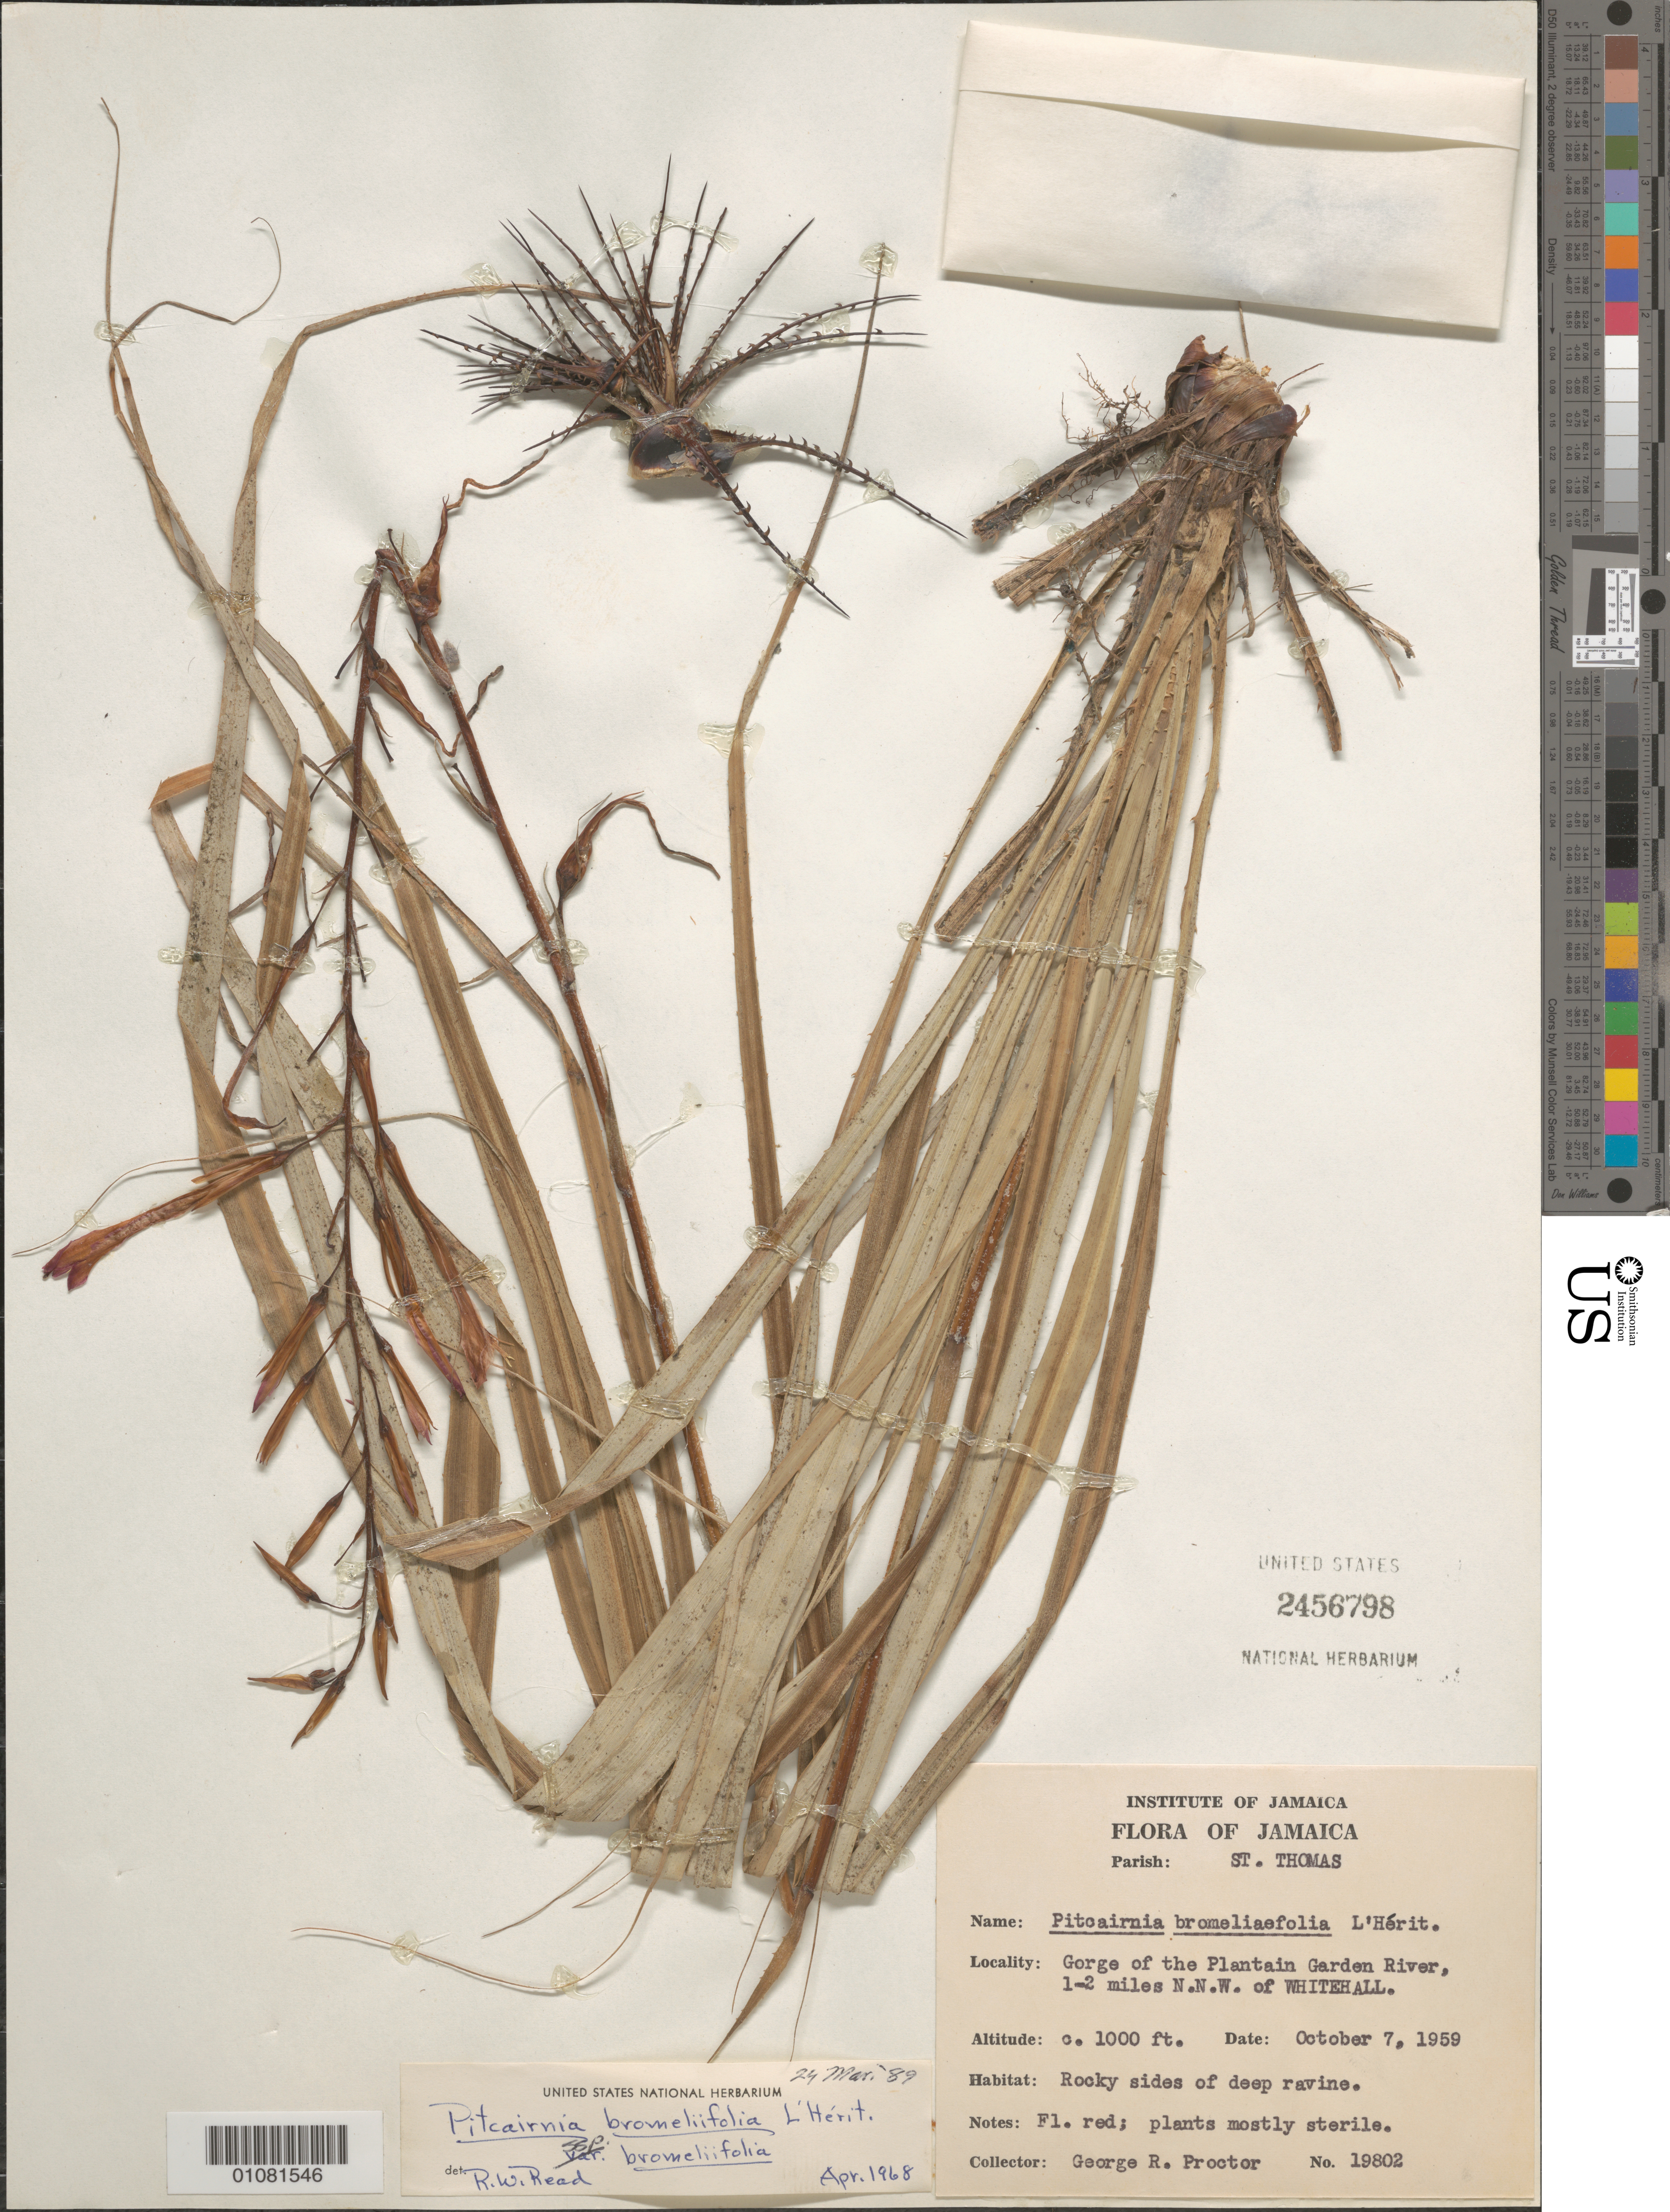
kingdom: Plantae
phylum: Tracheophyta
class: Liliopsida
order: Poales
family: Bromeliaceae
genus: Pitcairnia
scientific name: Pitcairnia bromeliifolia var. bromeliifolia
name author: L'Hér.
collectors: G. R. Proctor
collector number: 19802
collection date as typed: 07 Oct 1959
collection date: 1959-10-07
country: Jamaica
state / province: Saint Thomas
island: Jamaica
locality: Gorge of the Plaintain Garden River, 1-2 miles NNW of Whitehall. Rocky sides of deep ravine.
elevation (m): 305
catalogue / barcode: US 2456798